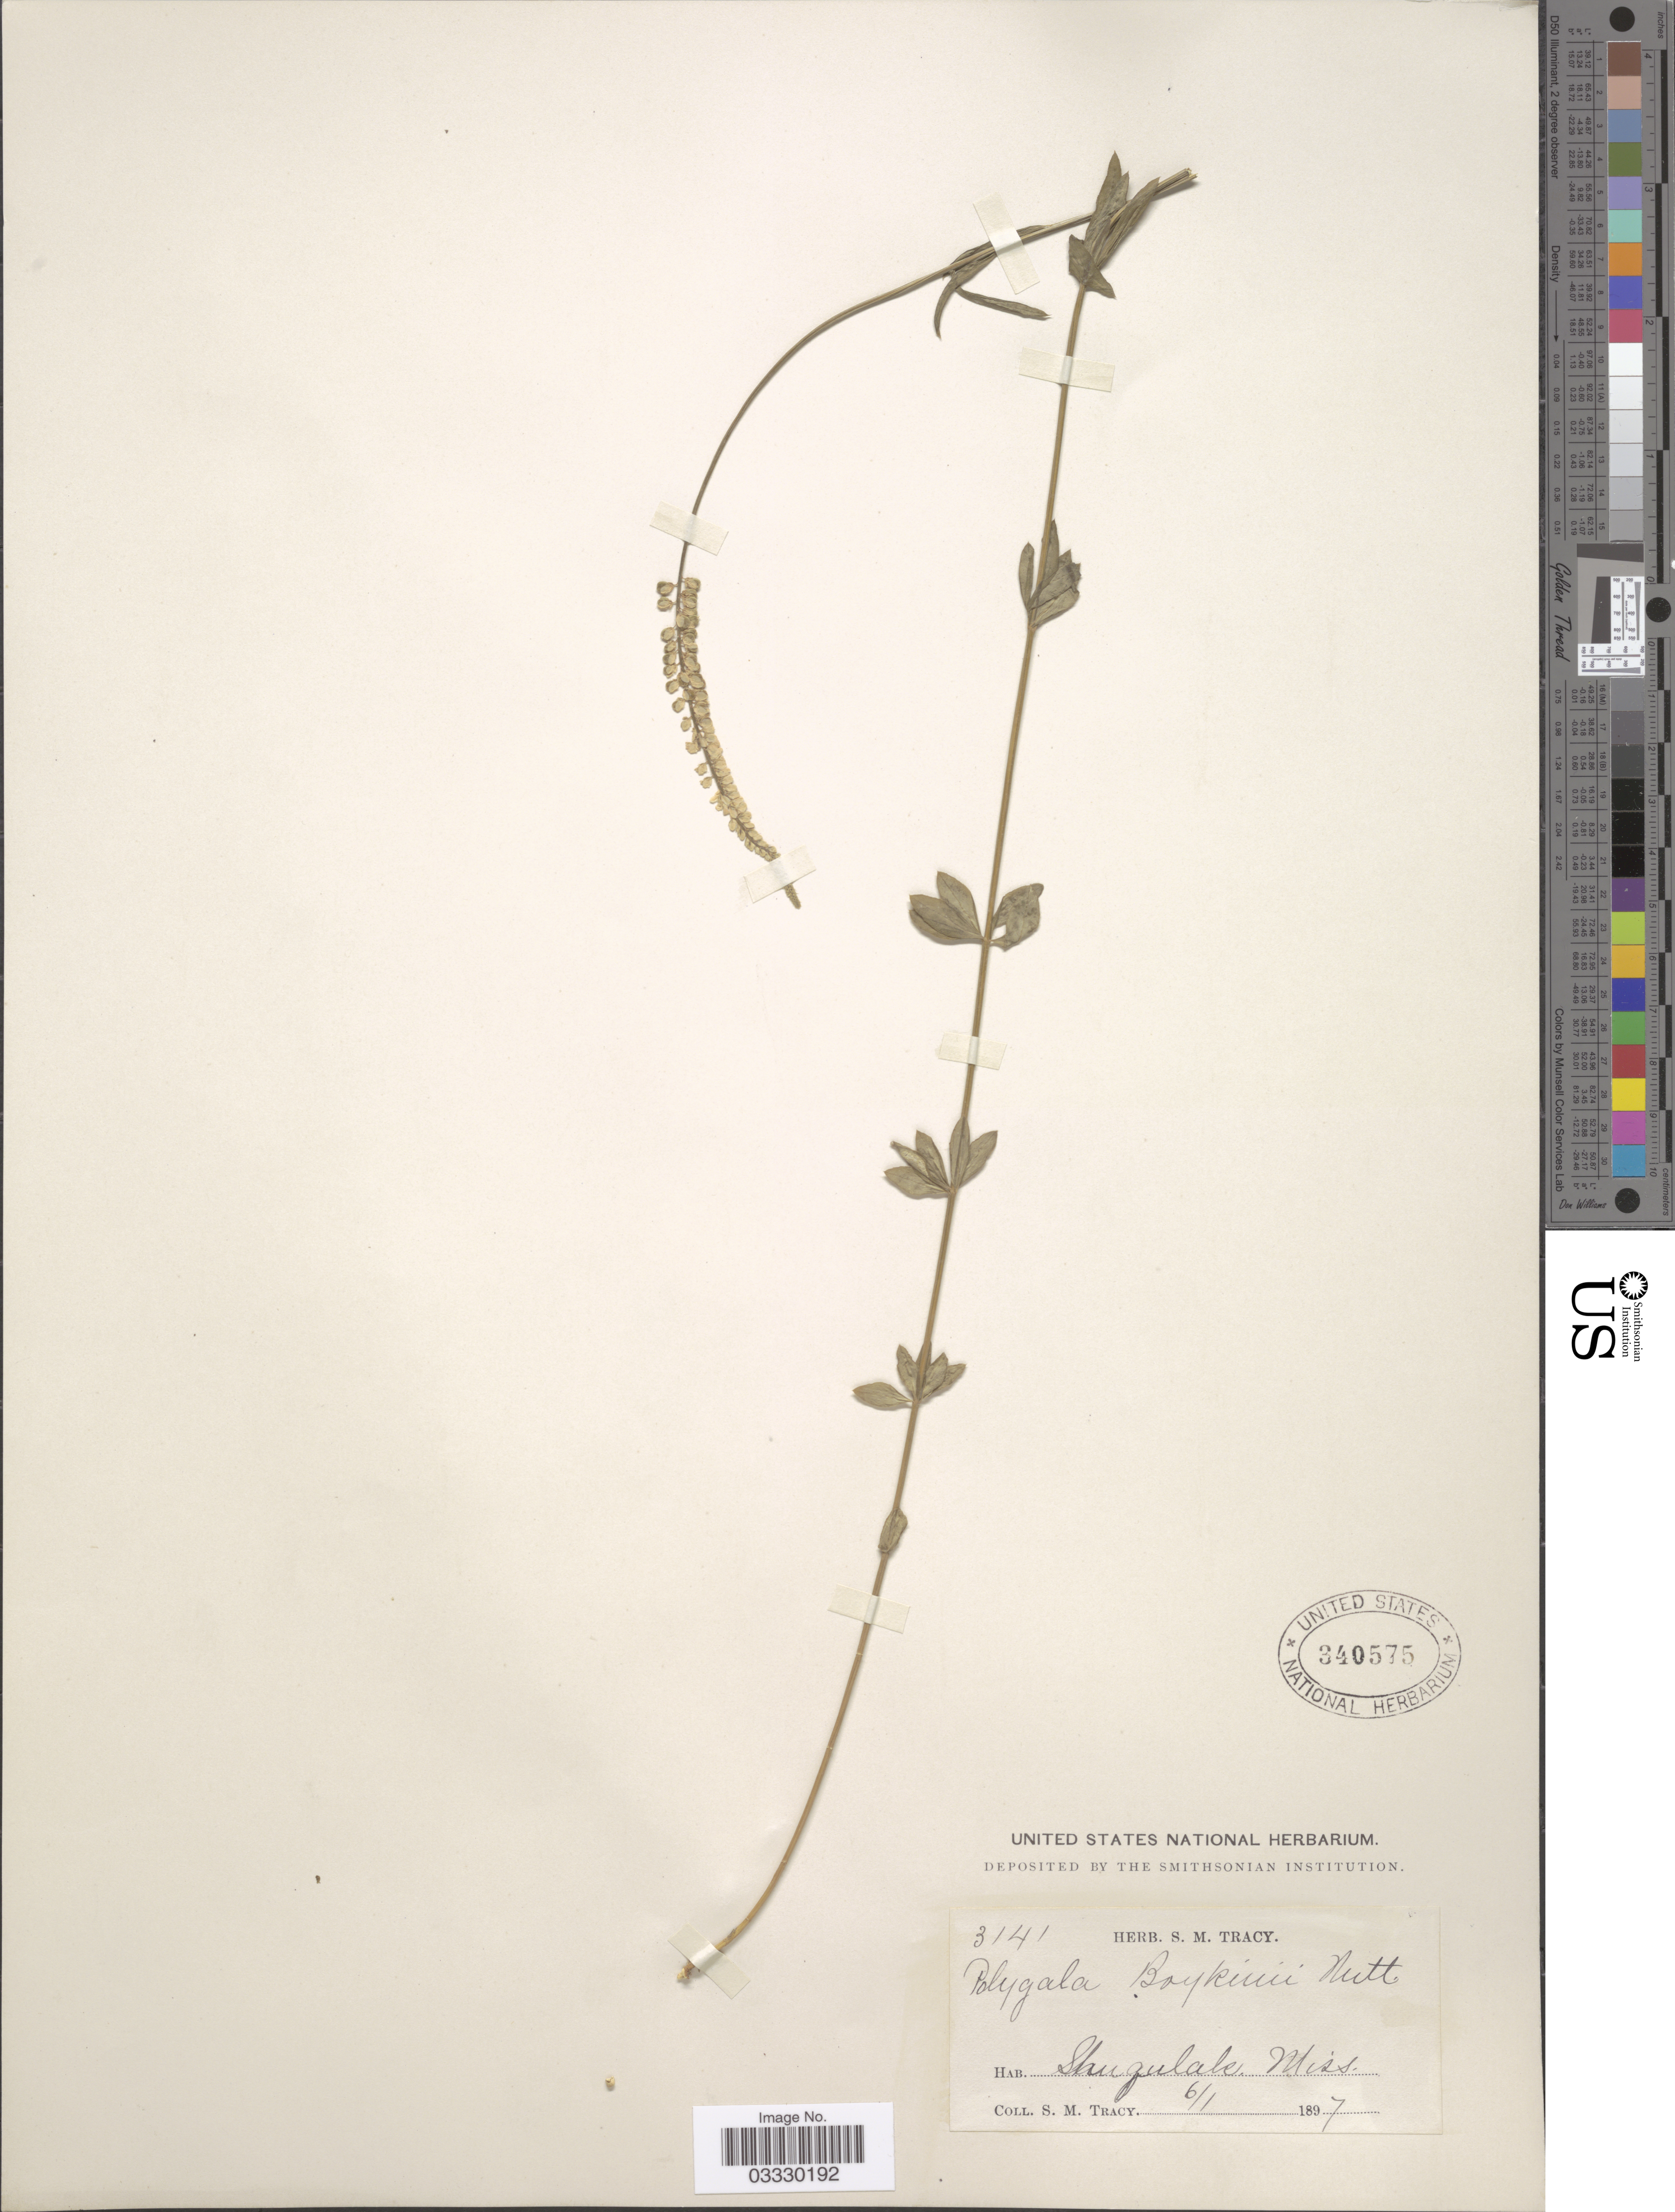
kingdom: Plantae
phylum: Tracheophyta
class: Magnoliopsida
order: Fabales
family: Polygalaceae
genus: Polygala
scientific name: Polygala boykinii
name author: Nutt.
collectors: S. M. Tracy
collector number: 3141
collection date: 1897-06-01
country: United States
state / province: Mississippi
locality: Shuqulak.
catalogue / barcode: US 340575